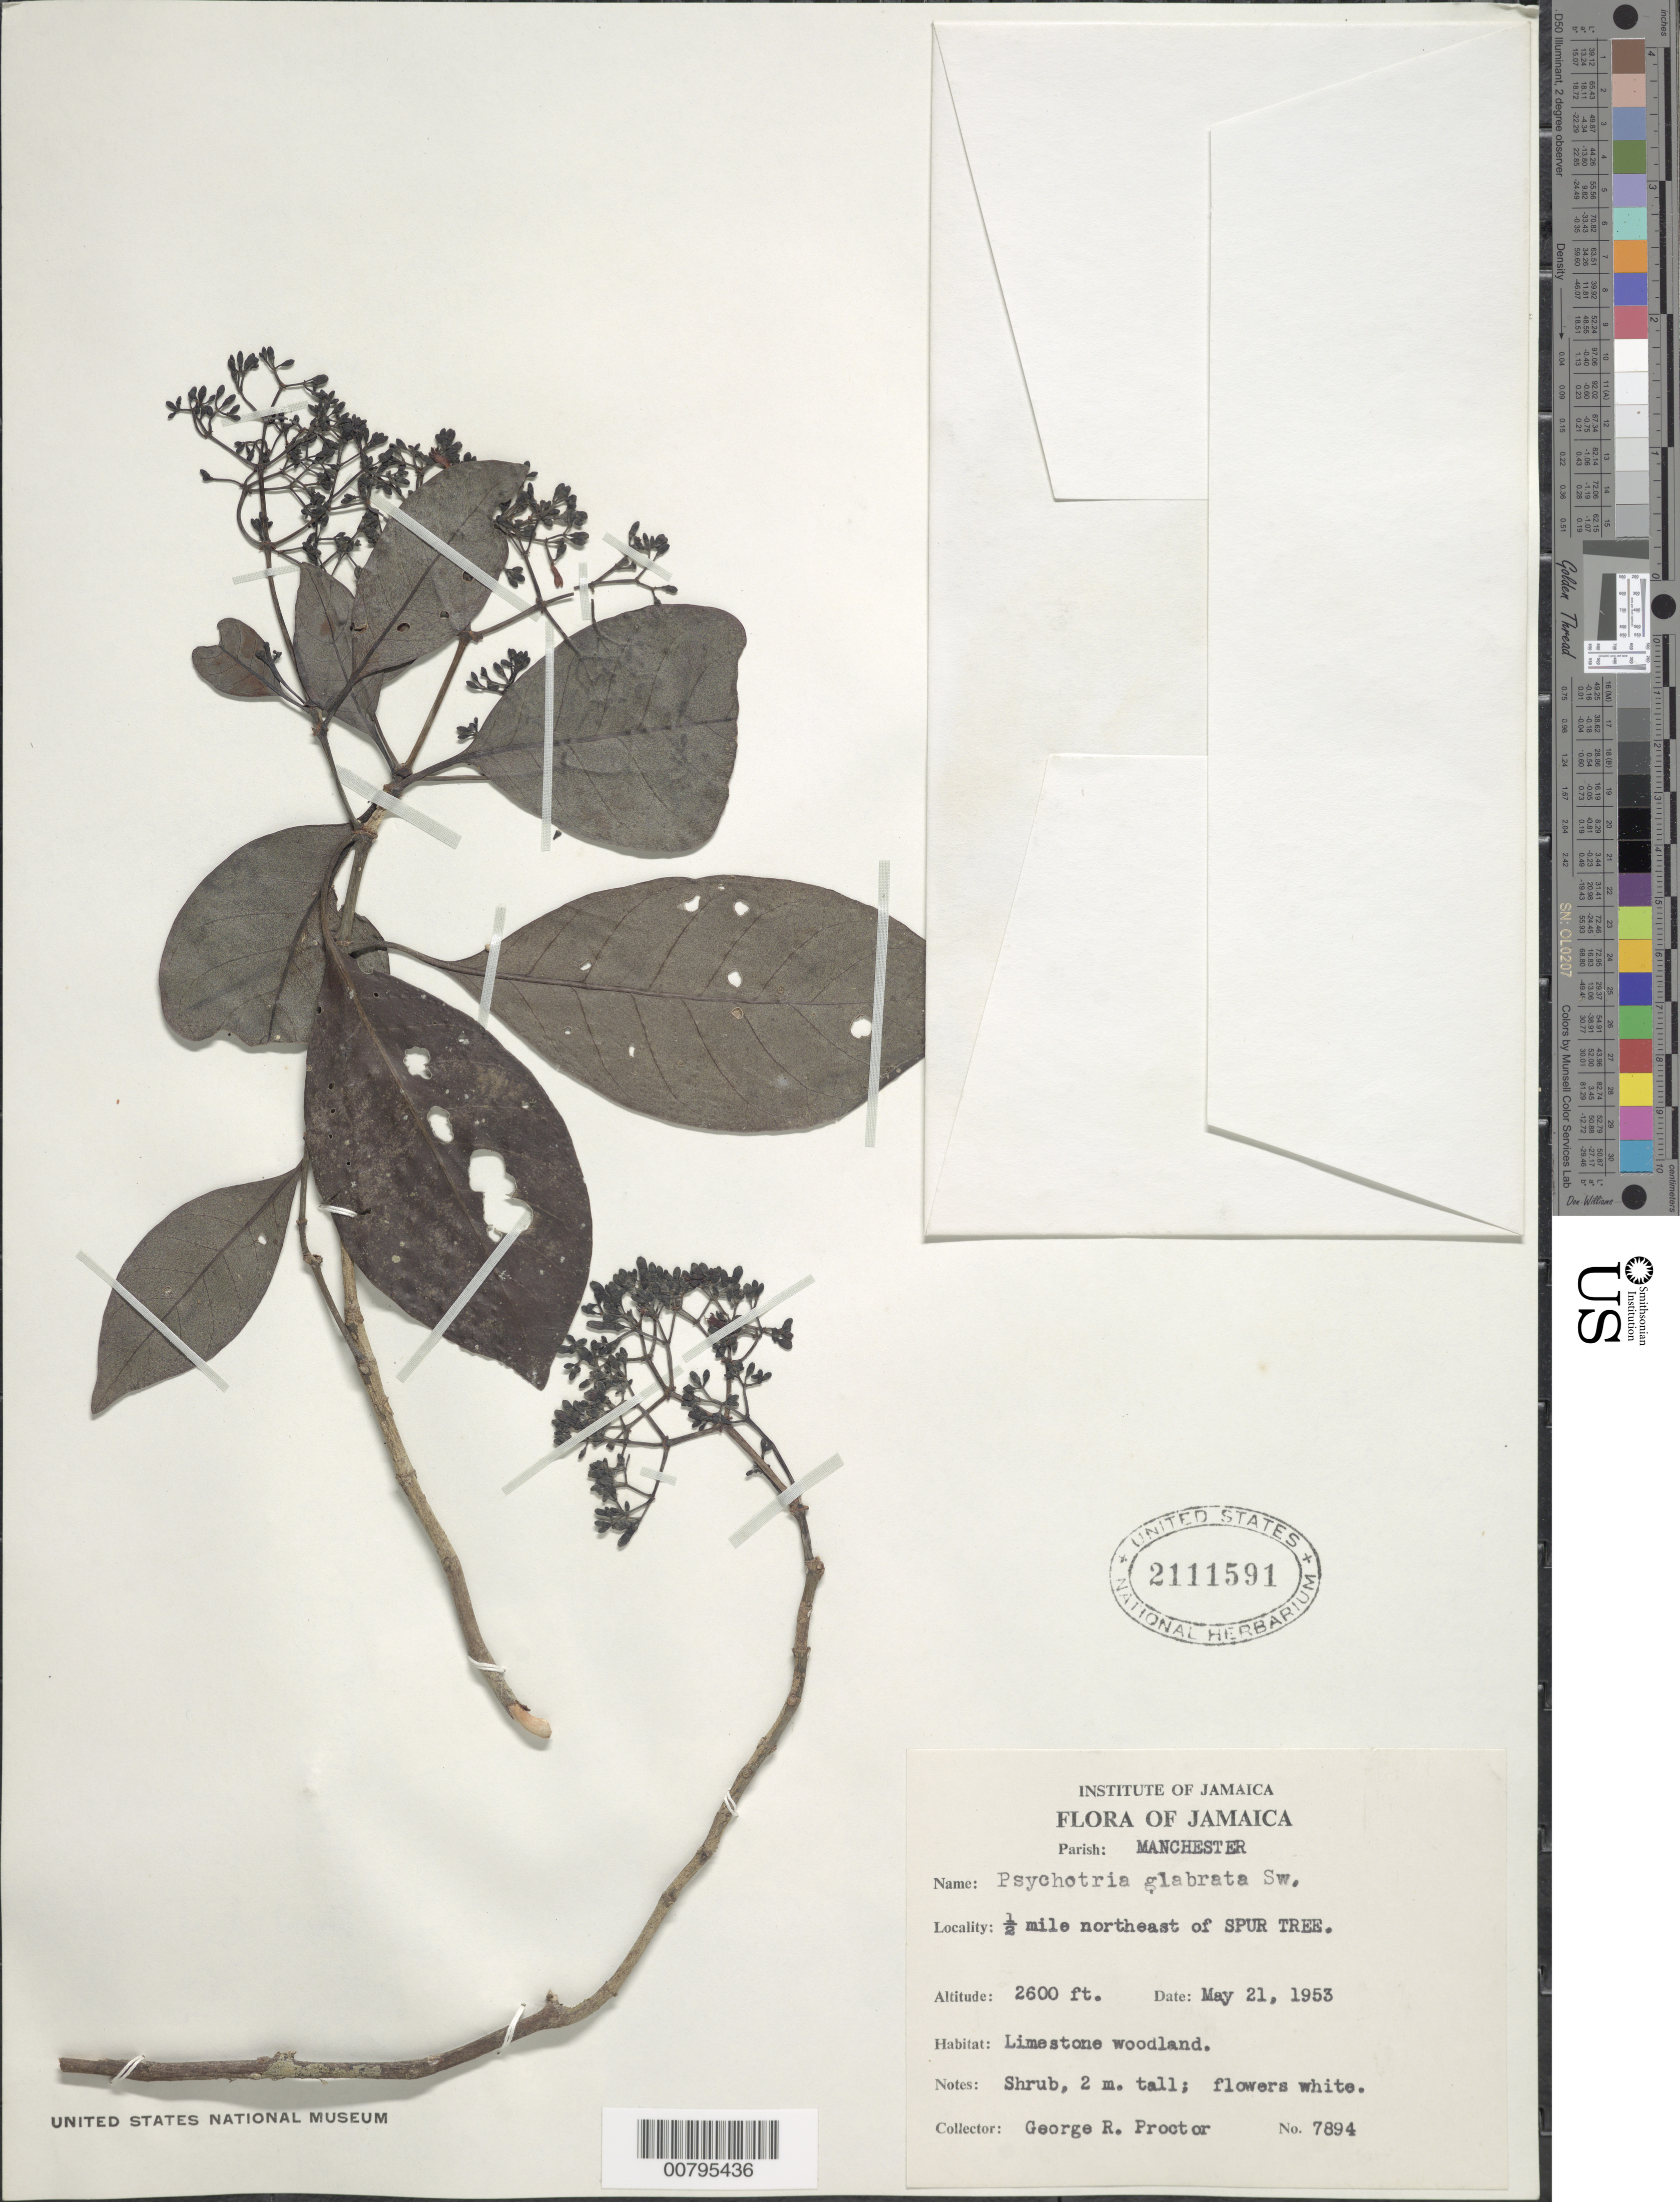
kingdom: Plantae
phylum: Tracheophyta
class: Magnoliopsida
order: Gentianales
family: Rubiaceae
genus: Psychotria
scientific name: Psychotria glabrata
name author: Sw.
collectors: G. R. Proctor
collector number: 7894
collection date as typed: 21 May 1953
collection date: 1953-05-21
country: Jamaica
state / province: Manchester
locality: Half a mile northeast of Spur Tree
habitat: Limestone woodland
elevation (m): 792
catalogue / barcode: US 2111591